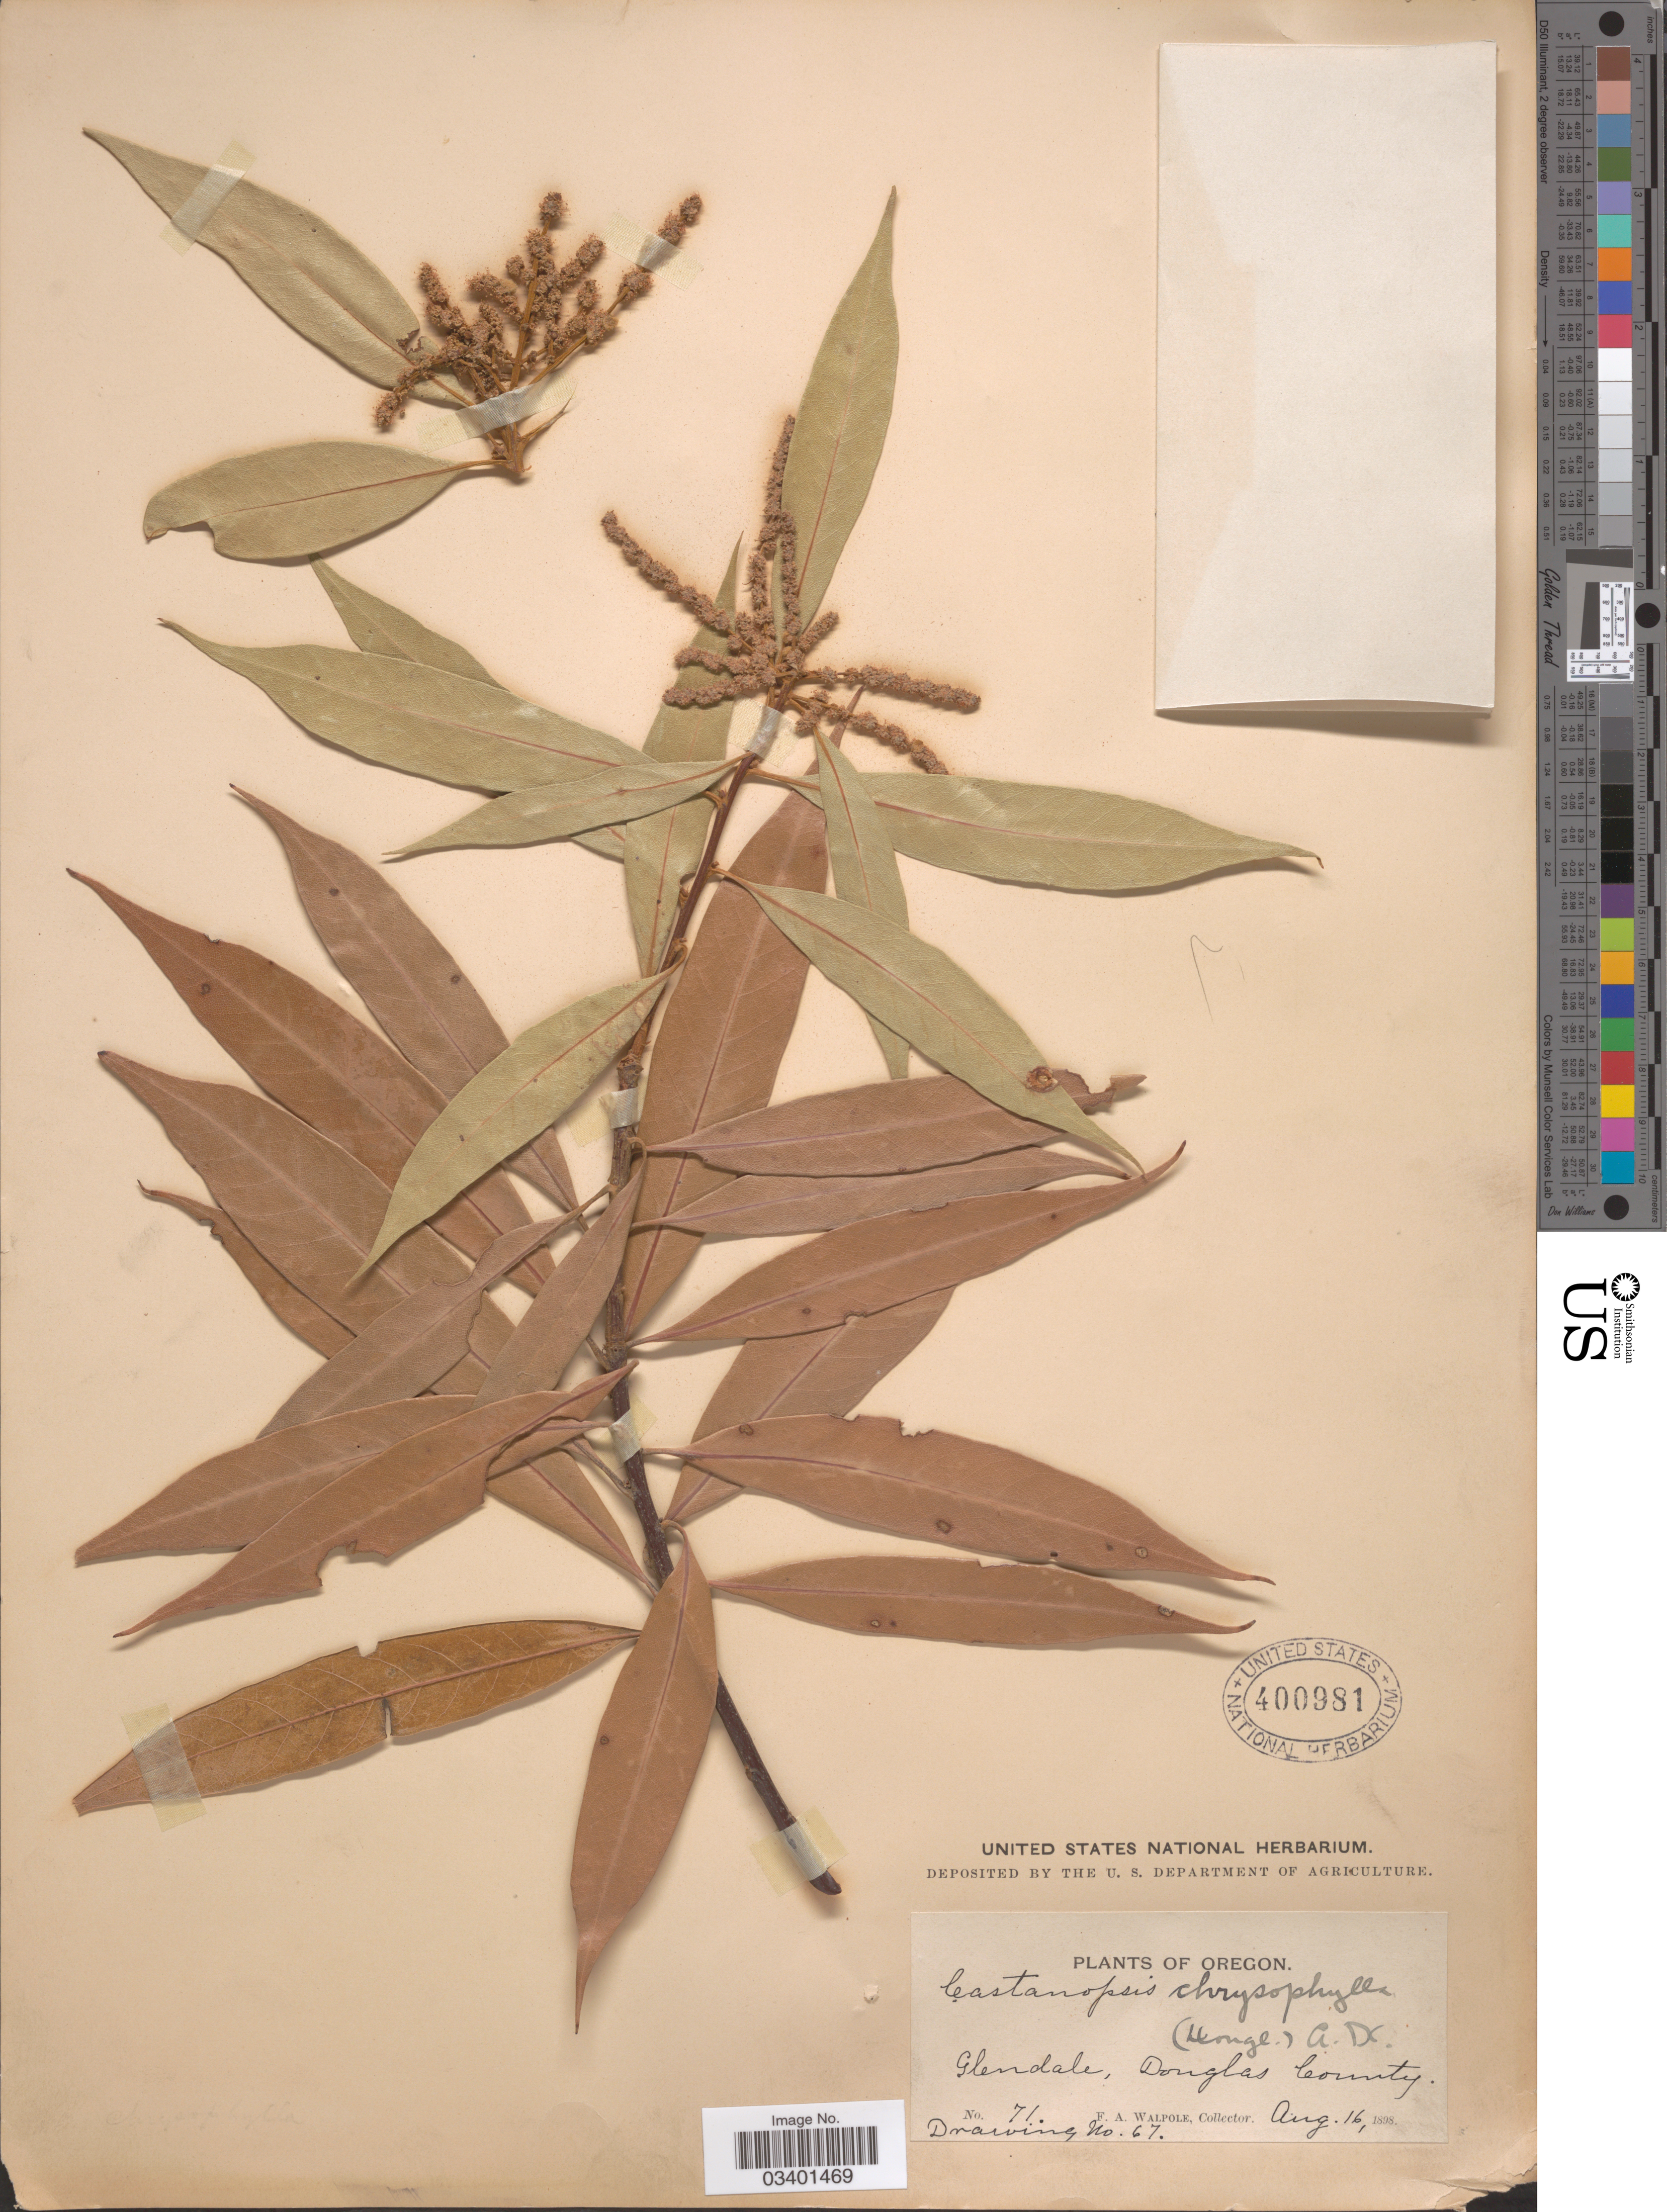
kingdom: Plantae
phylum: Tracheophyta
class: Magnoliopsida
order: Fagales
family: Fagaceae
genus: Chrysolepis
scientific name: Chrysolepis chrysophylla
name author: (Douglas ex Hook.) Hjelmq.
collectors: F. Walpole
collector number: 71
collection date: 1898-08-16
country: United States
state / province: Oregon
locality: Glendale, Douglas County.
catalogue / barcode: US 400981